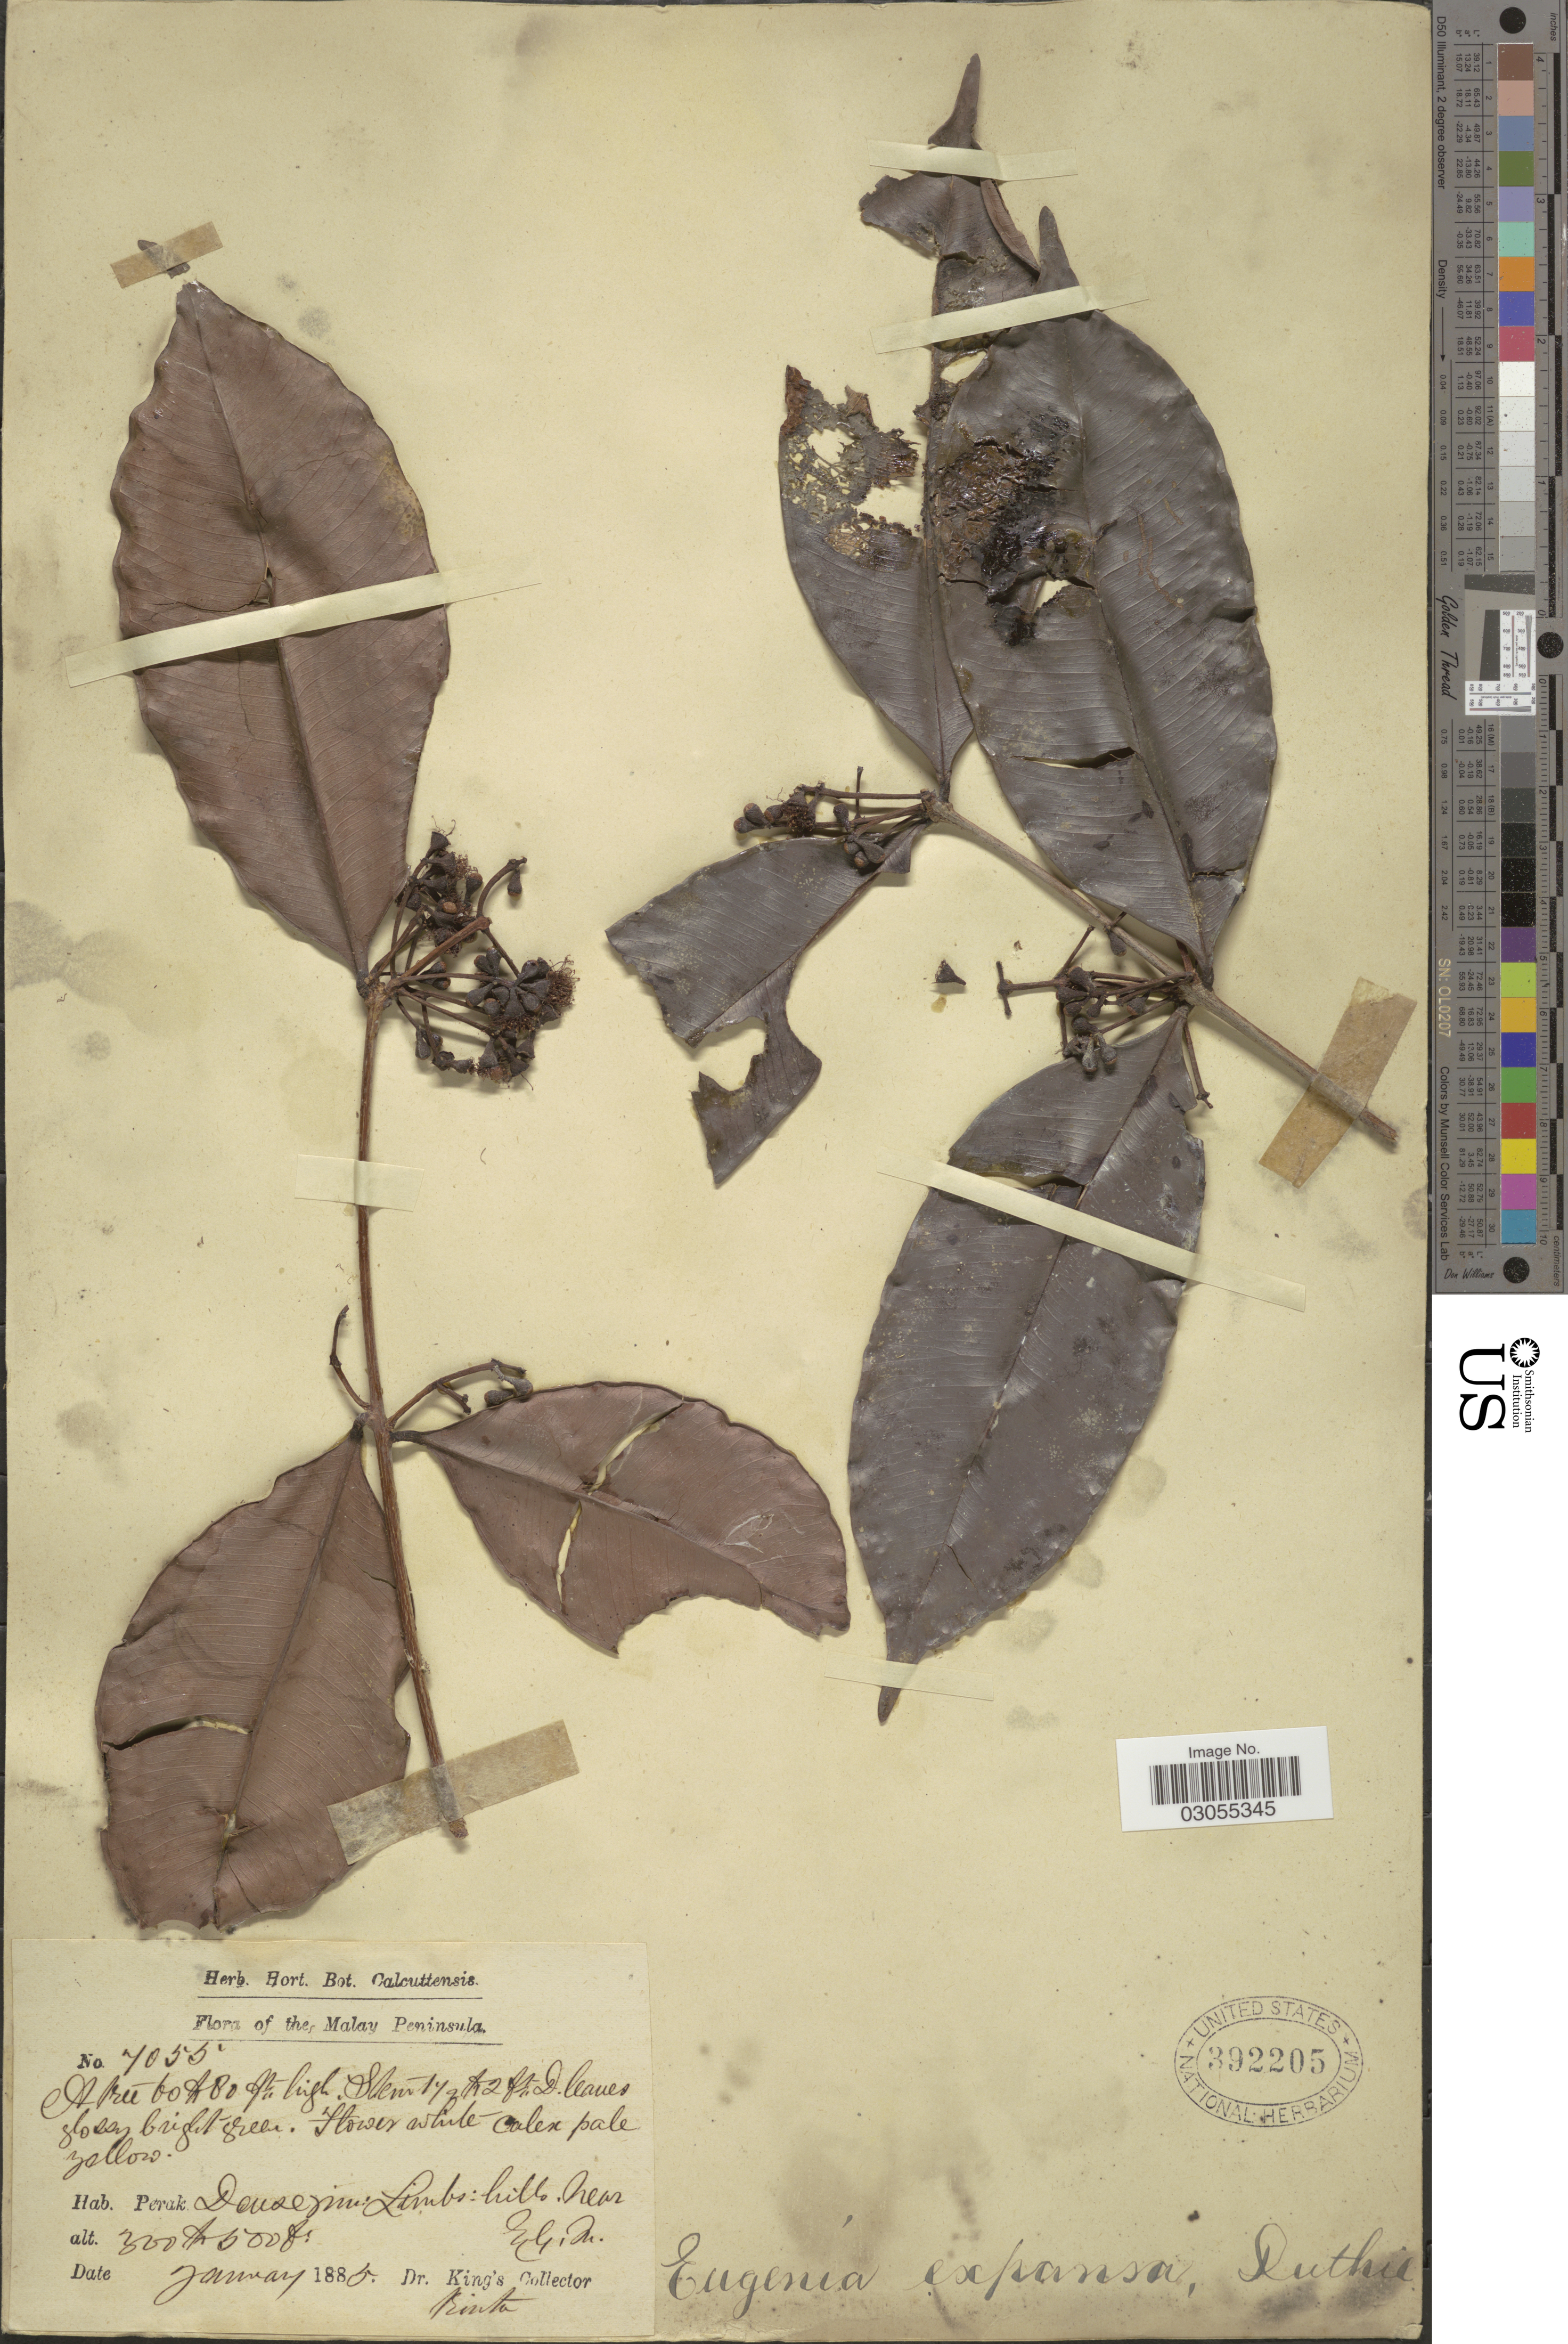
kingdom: Plantae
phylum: Tracheophyta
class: Magnoliopsida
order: Myrtales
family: Myrtaceae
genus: Syzygium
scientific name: Syzygium racemosum subsp. racemosum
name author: (Blume) DC.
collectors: Dr. King's collector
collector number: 7055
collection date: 1885-01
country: Malaysia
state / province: Perak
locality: The Malay Peninsula. Dense jun. Limbo hills near E.G.M.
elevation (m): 91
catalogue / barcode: US 392205